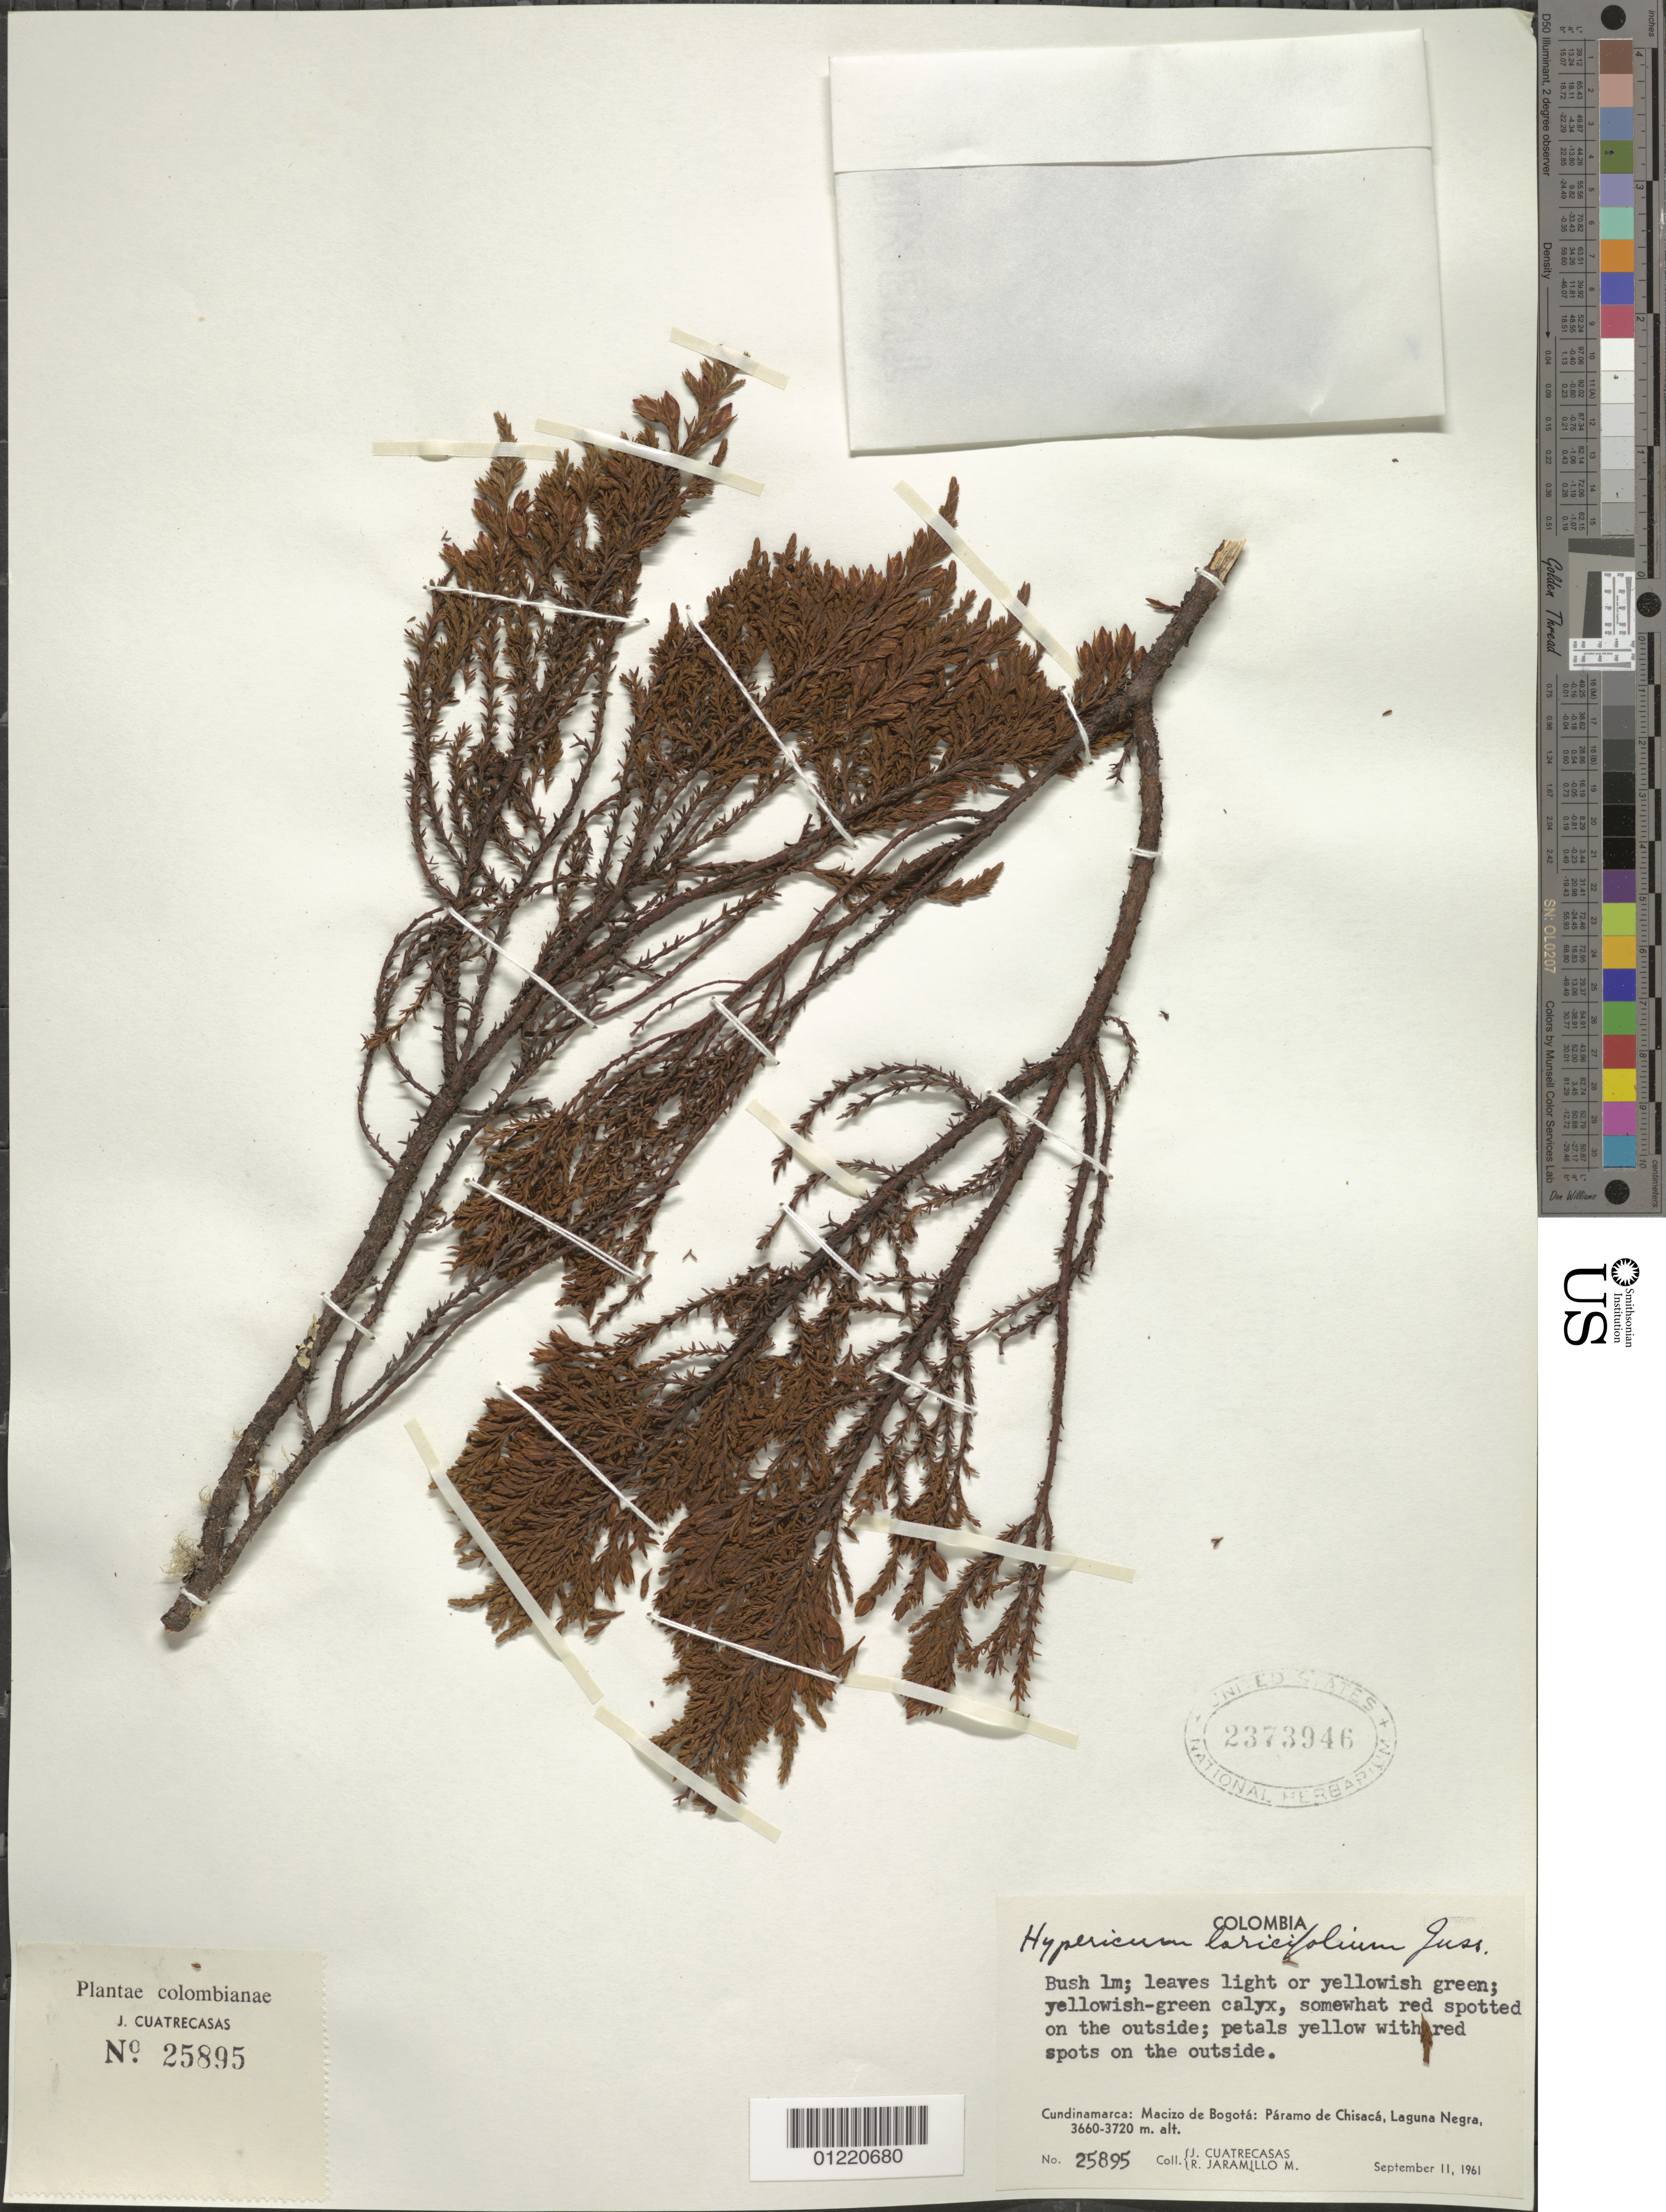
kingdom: Plantae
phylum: Tracheophyta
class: Magnoliopsida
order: Malpighiales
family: Hypericaceae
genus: Hypericum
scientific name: Hypericum laricifolium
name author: Juss.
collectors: J. Cuatrecasas & R. Jaramillo M.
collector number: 25895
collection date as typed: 11 Sep 1961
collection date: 1961-09-11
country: Colombia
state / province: Cundinamarca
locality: Macizo de Bogotá: Páramo de Chisaca, Laguna Negra.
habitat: Paramo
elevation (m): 3660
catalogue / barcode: US 2373946